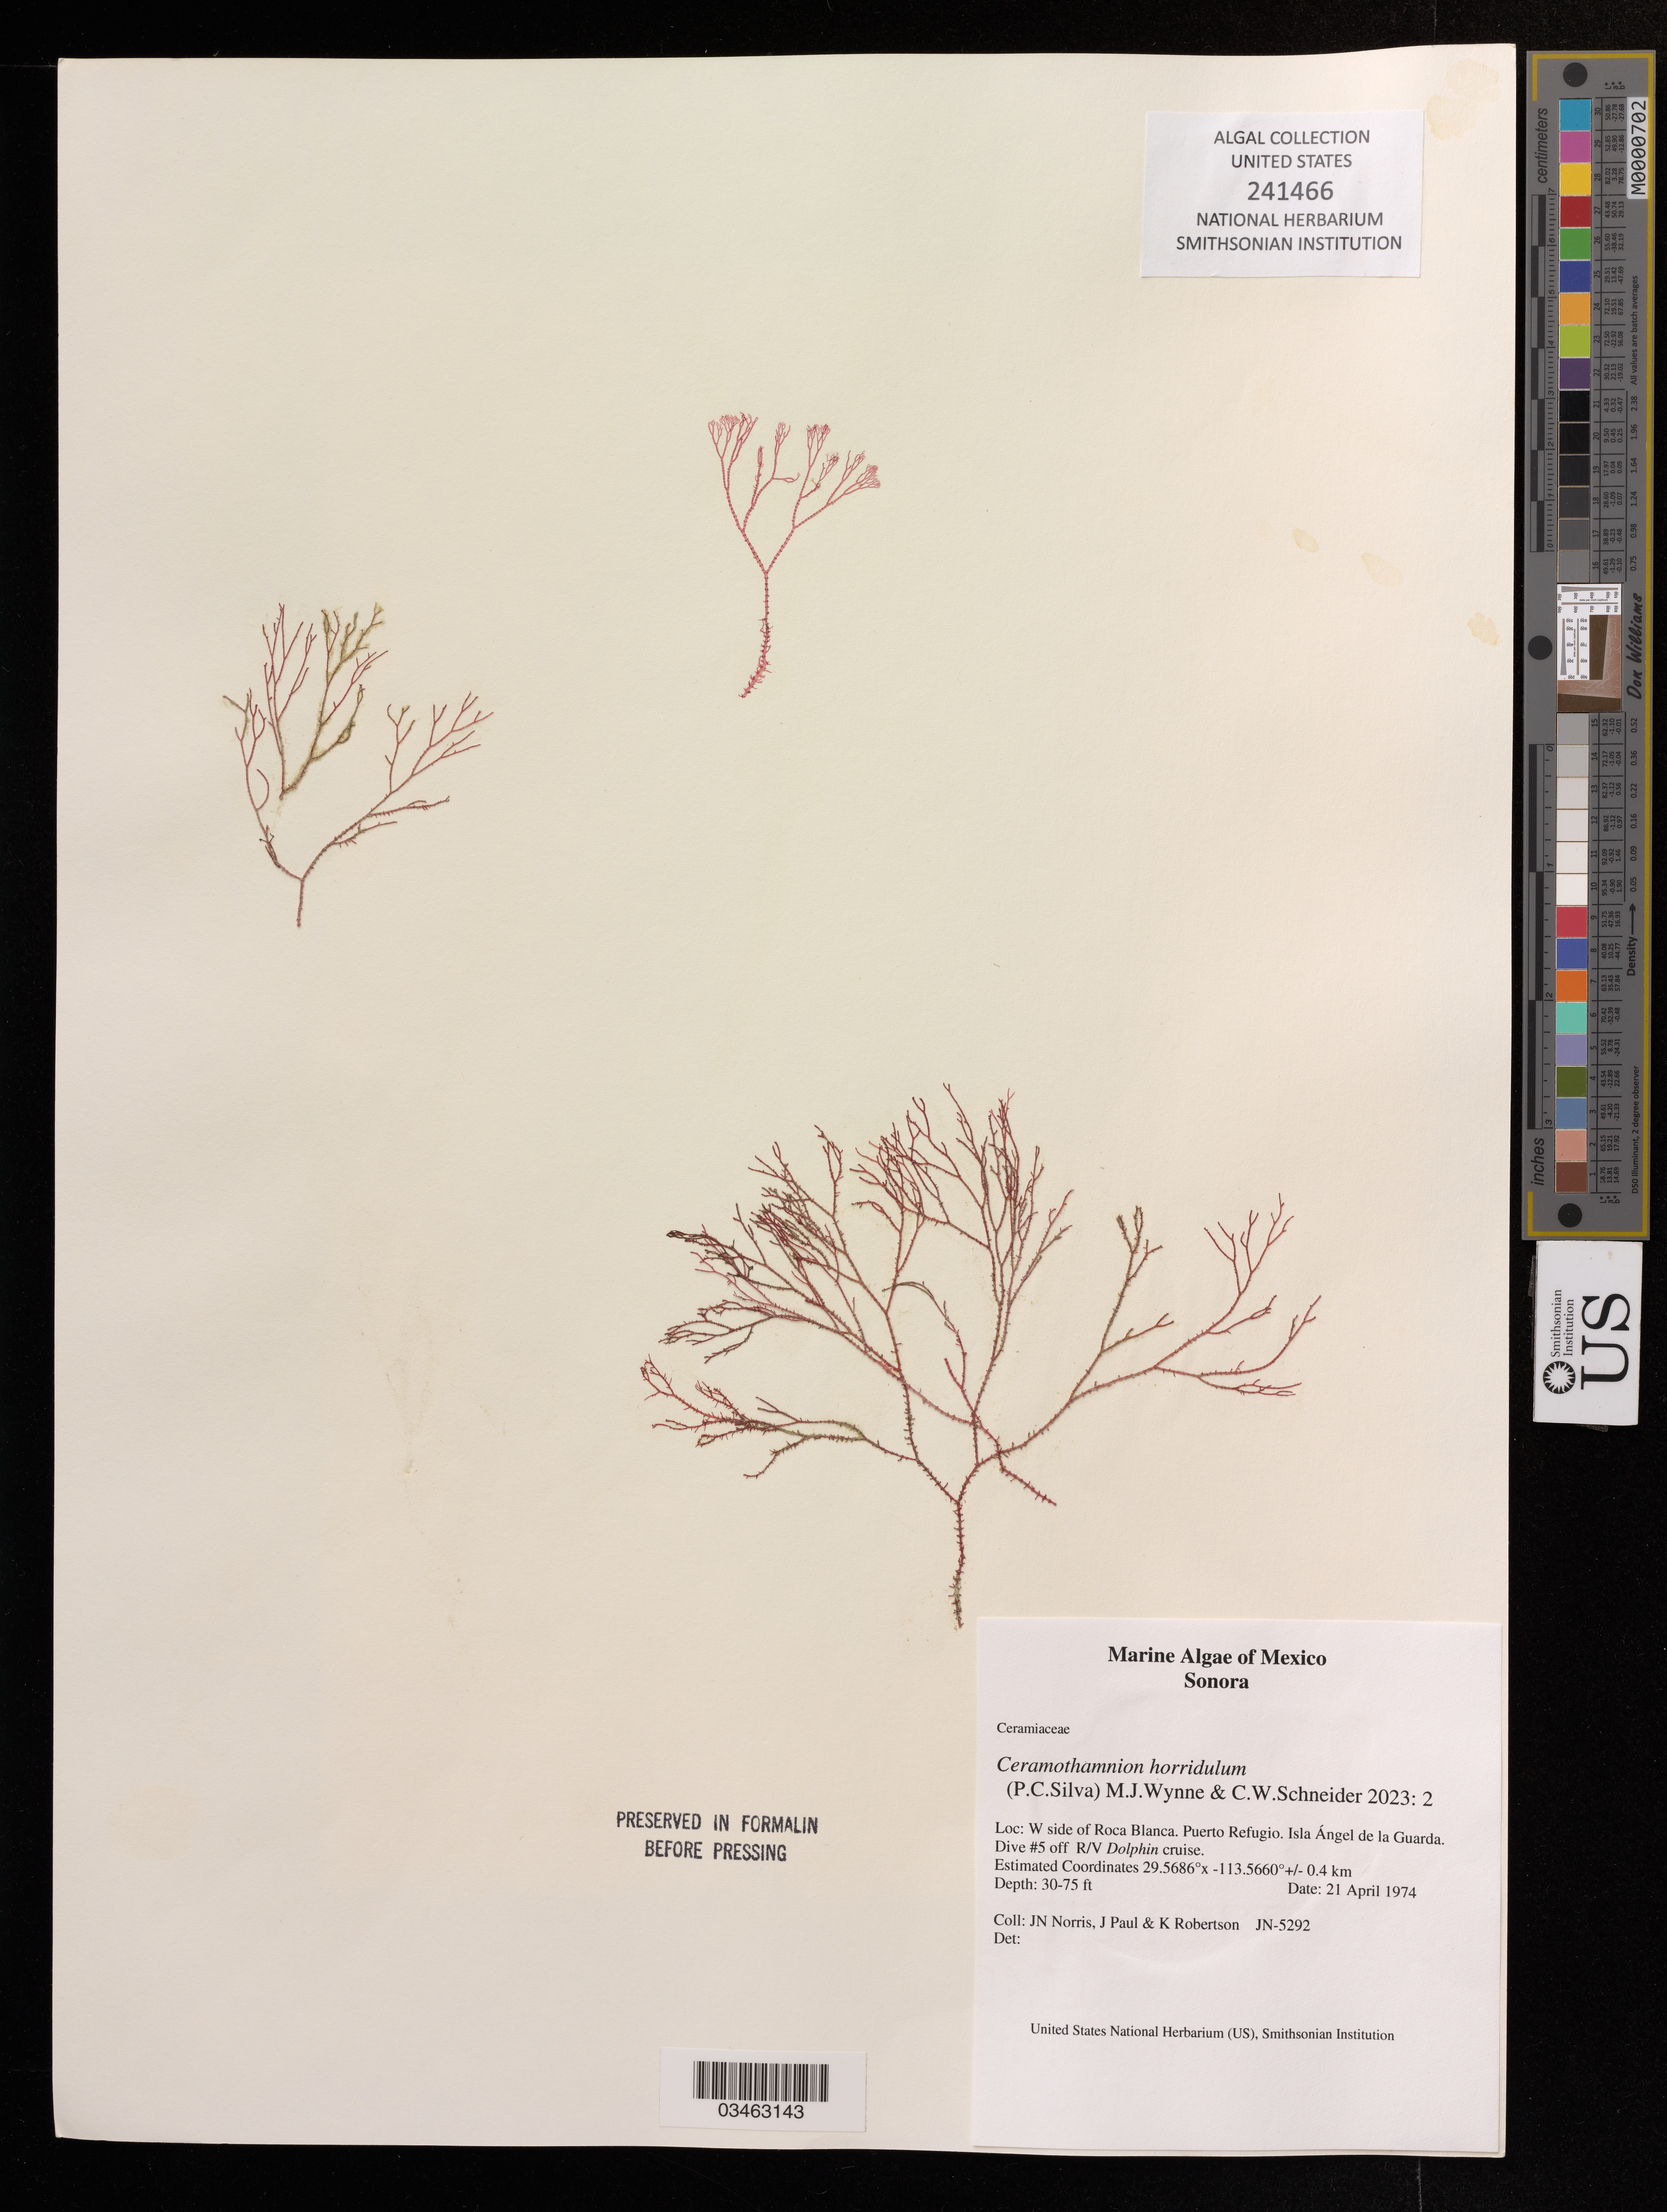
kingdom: Plantae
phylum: Rhodophyta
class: Florideophyceae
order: Ceramiales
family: Ceramiaceae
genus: Ceramothamnion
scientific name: Ceramothamnion horridulum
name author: (P.C. Silva) M.J. Wynne & C. W. Schneider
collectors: J. N. Norris, J. Paul & K. Robertson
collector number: JN-5292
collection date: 1974-04-21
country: Mexico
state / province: Sonora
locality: W side of Roca Blanca. Puerto Refugio. Isla Angel de la Guarda. Dive # 5 off R/V Dolphin cruise.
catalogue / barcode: US 241466